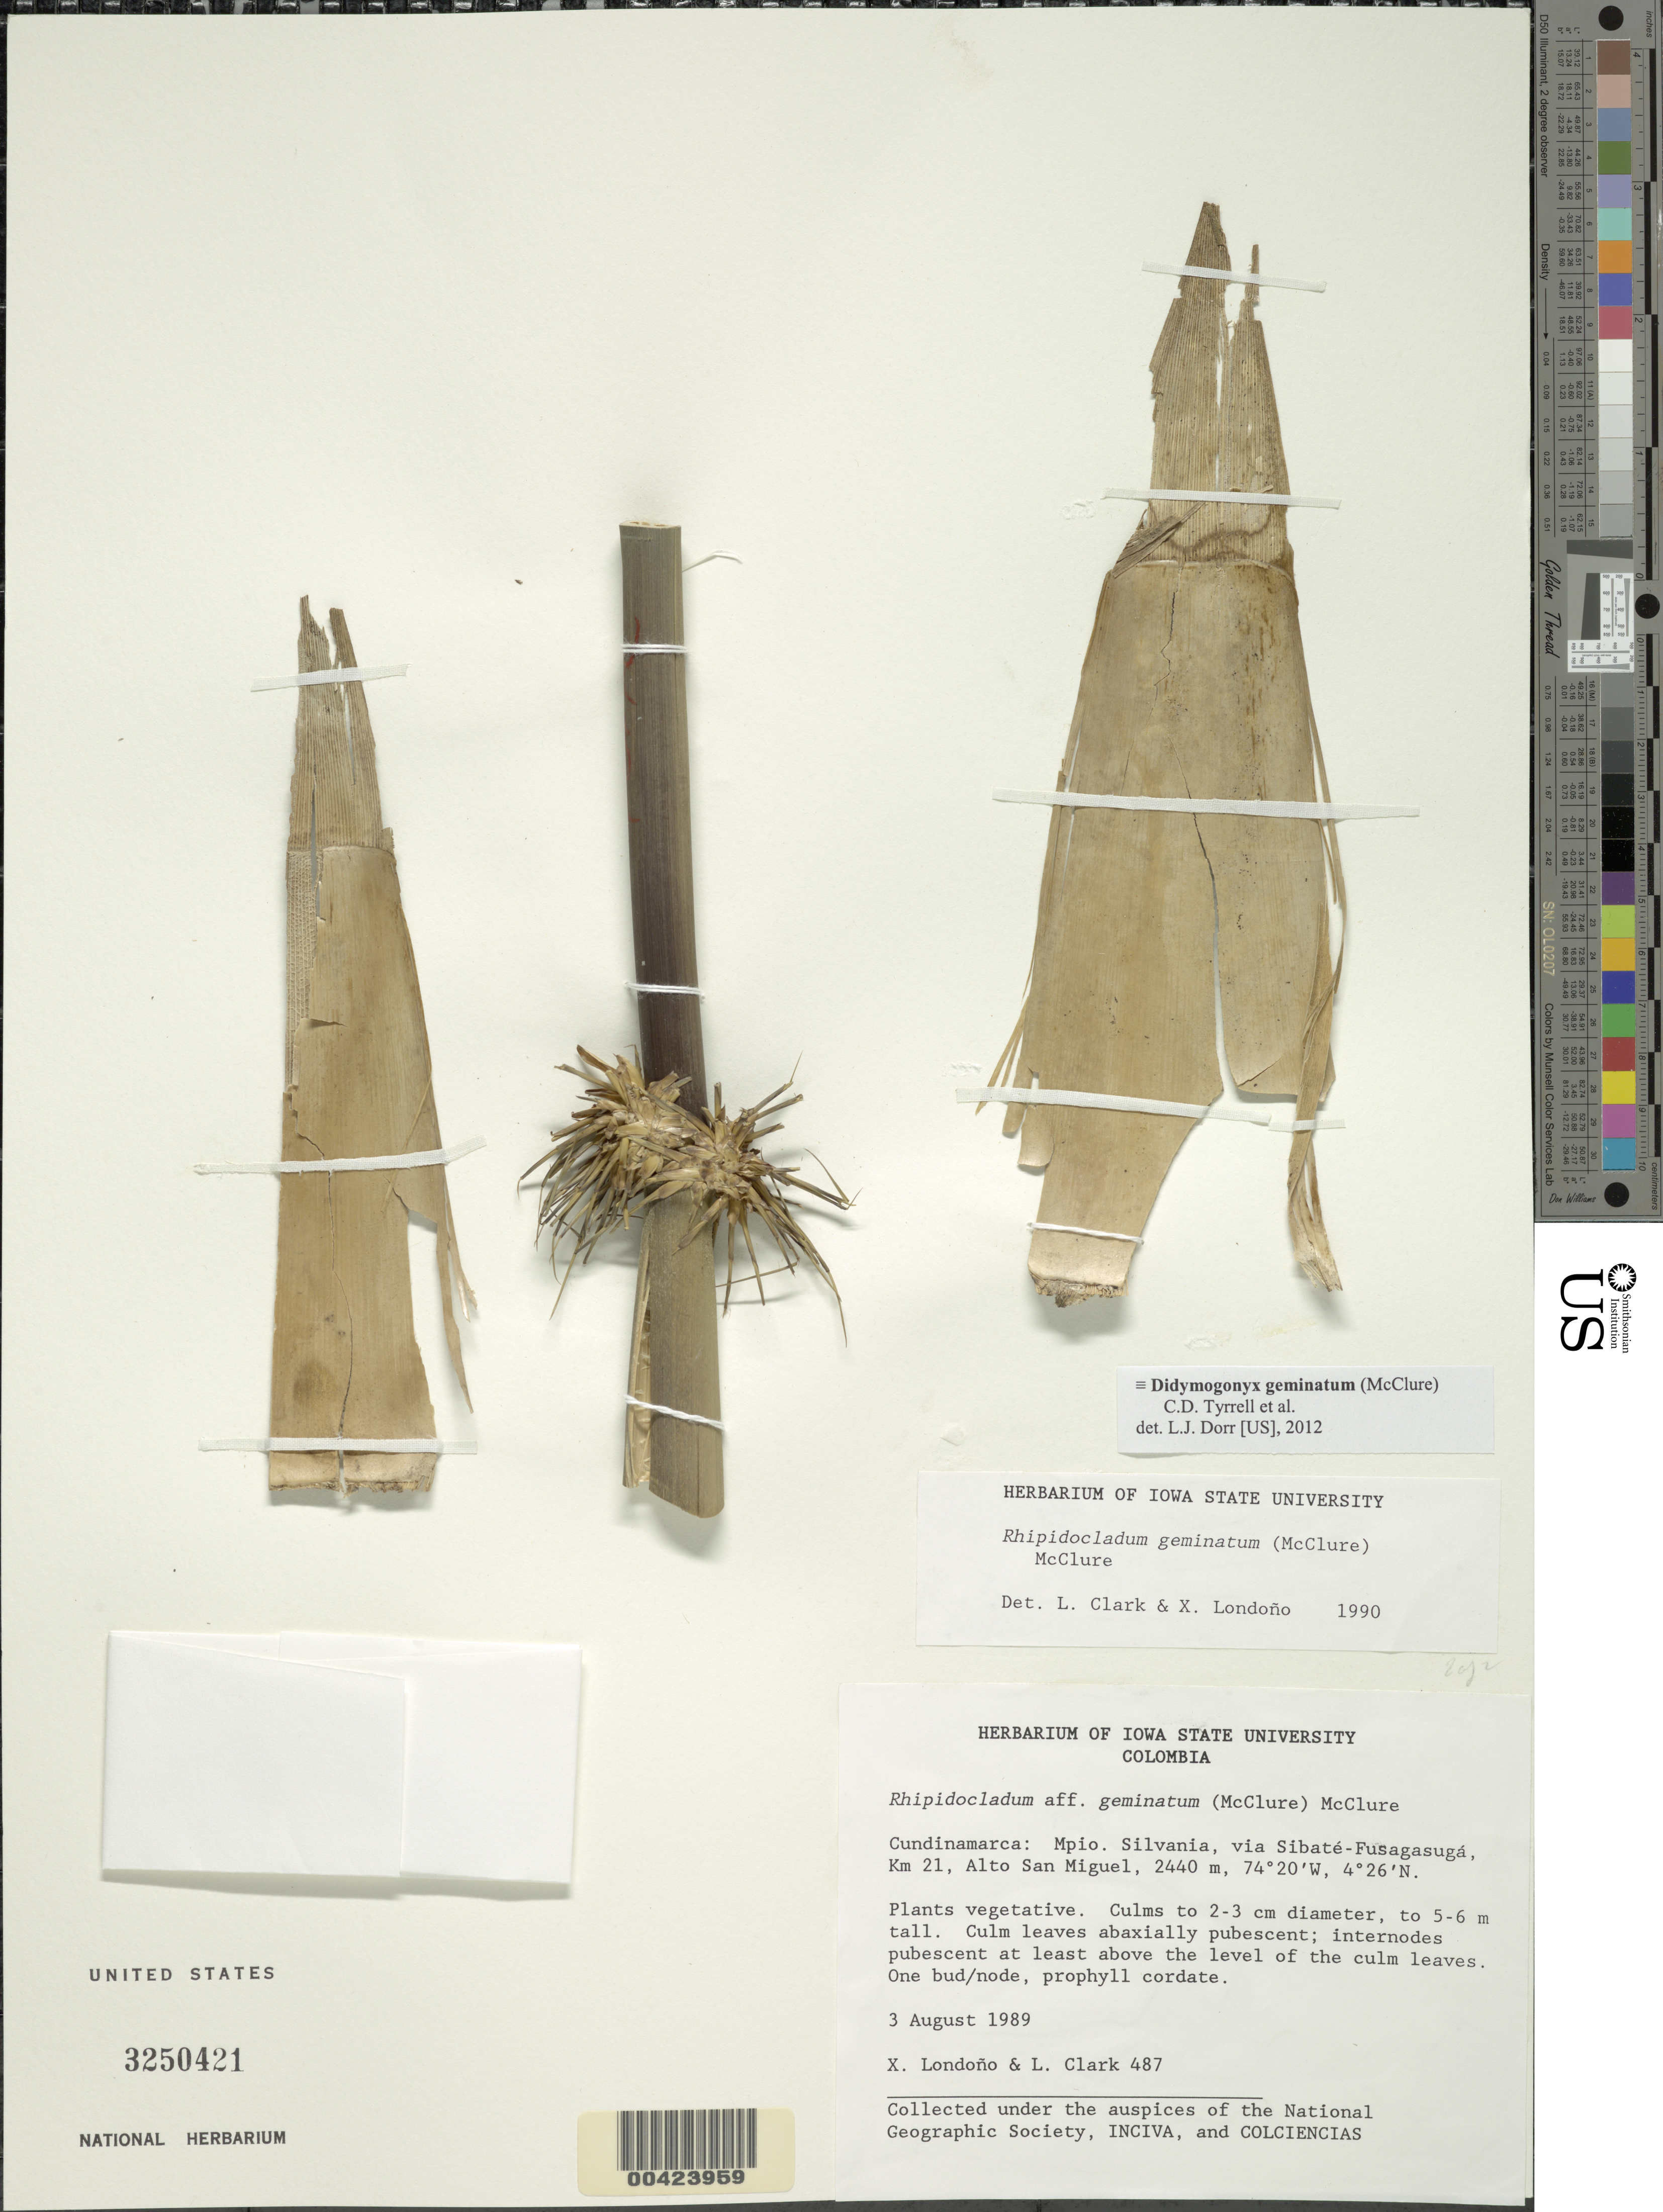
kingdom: Plantae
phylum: Tracheophyta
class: Liliopsida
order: Poales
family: Poaceae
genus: Rhipidocladum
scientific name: Rhipidocladum geminatum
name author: (McClure) McClure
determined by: Clark, L. G.; Londoño, X.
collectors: X. Londoño & L. G. Clark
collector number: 487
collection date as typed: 03 Aug 1989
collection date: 1989-08-03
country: Colombia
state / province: Cundinamarca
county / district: Silvania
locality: Alto Sal Miguel; via Sibate - Fusagasugá, km 21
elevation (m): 2440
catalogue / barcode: US 3250421